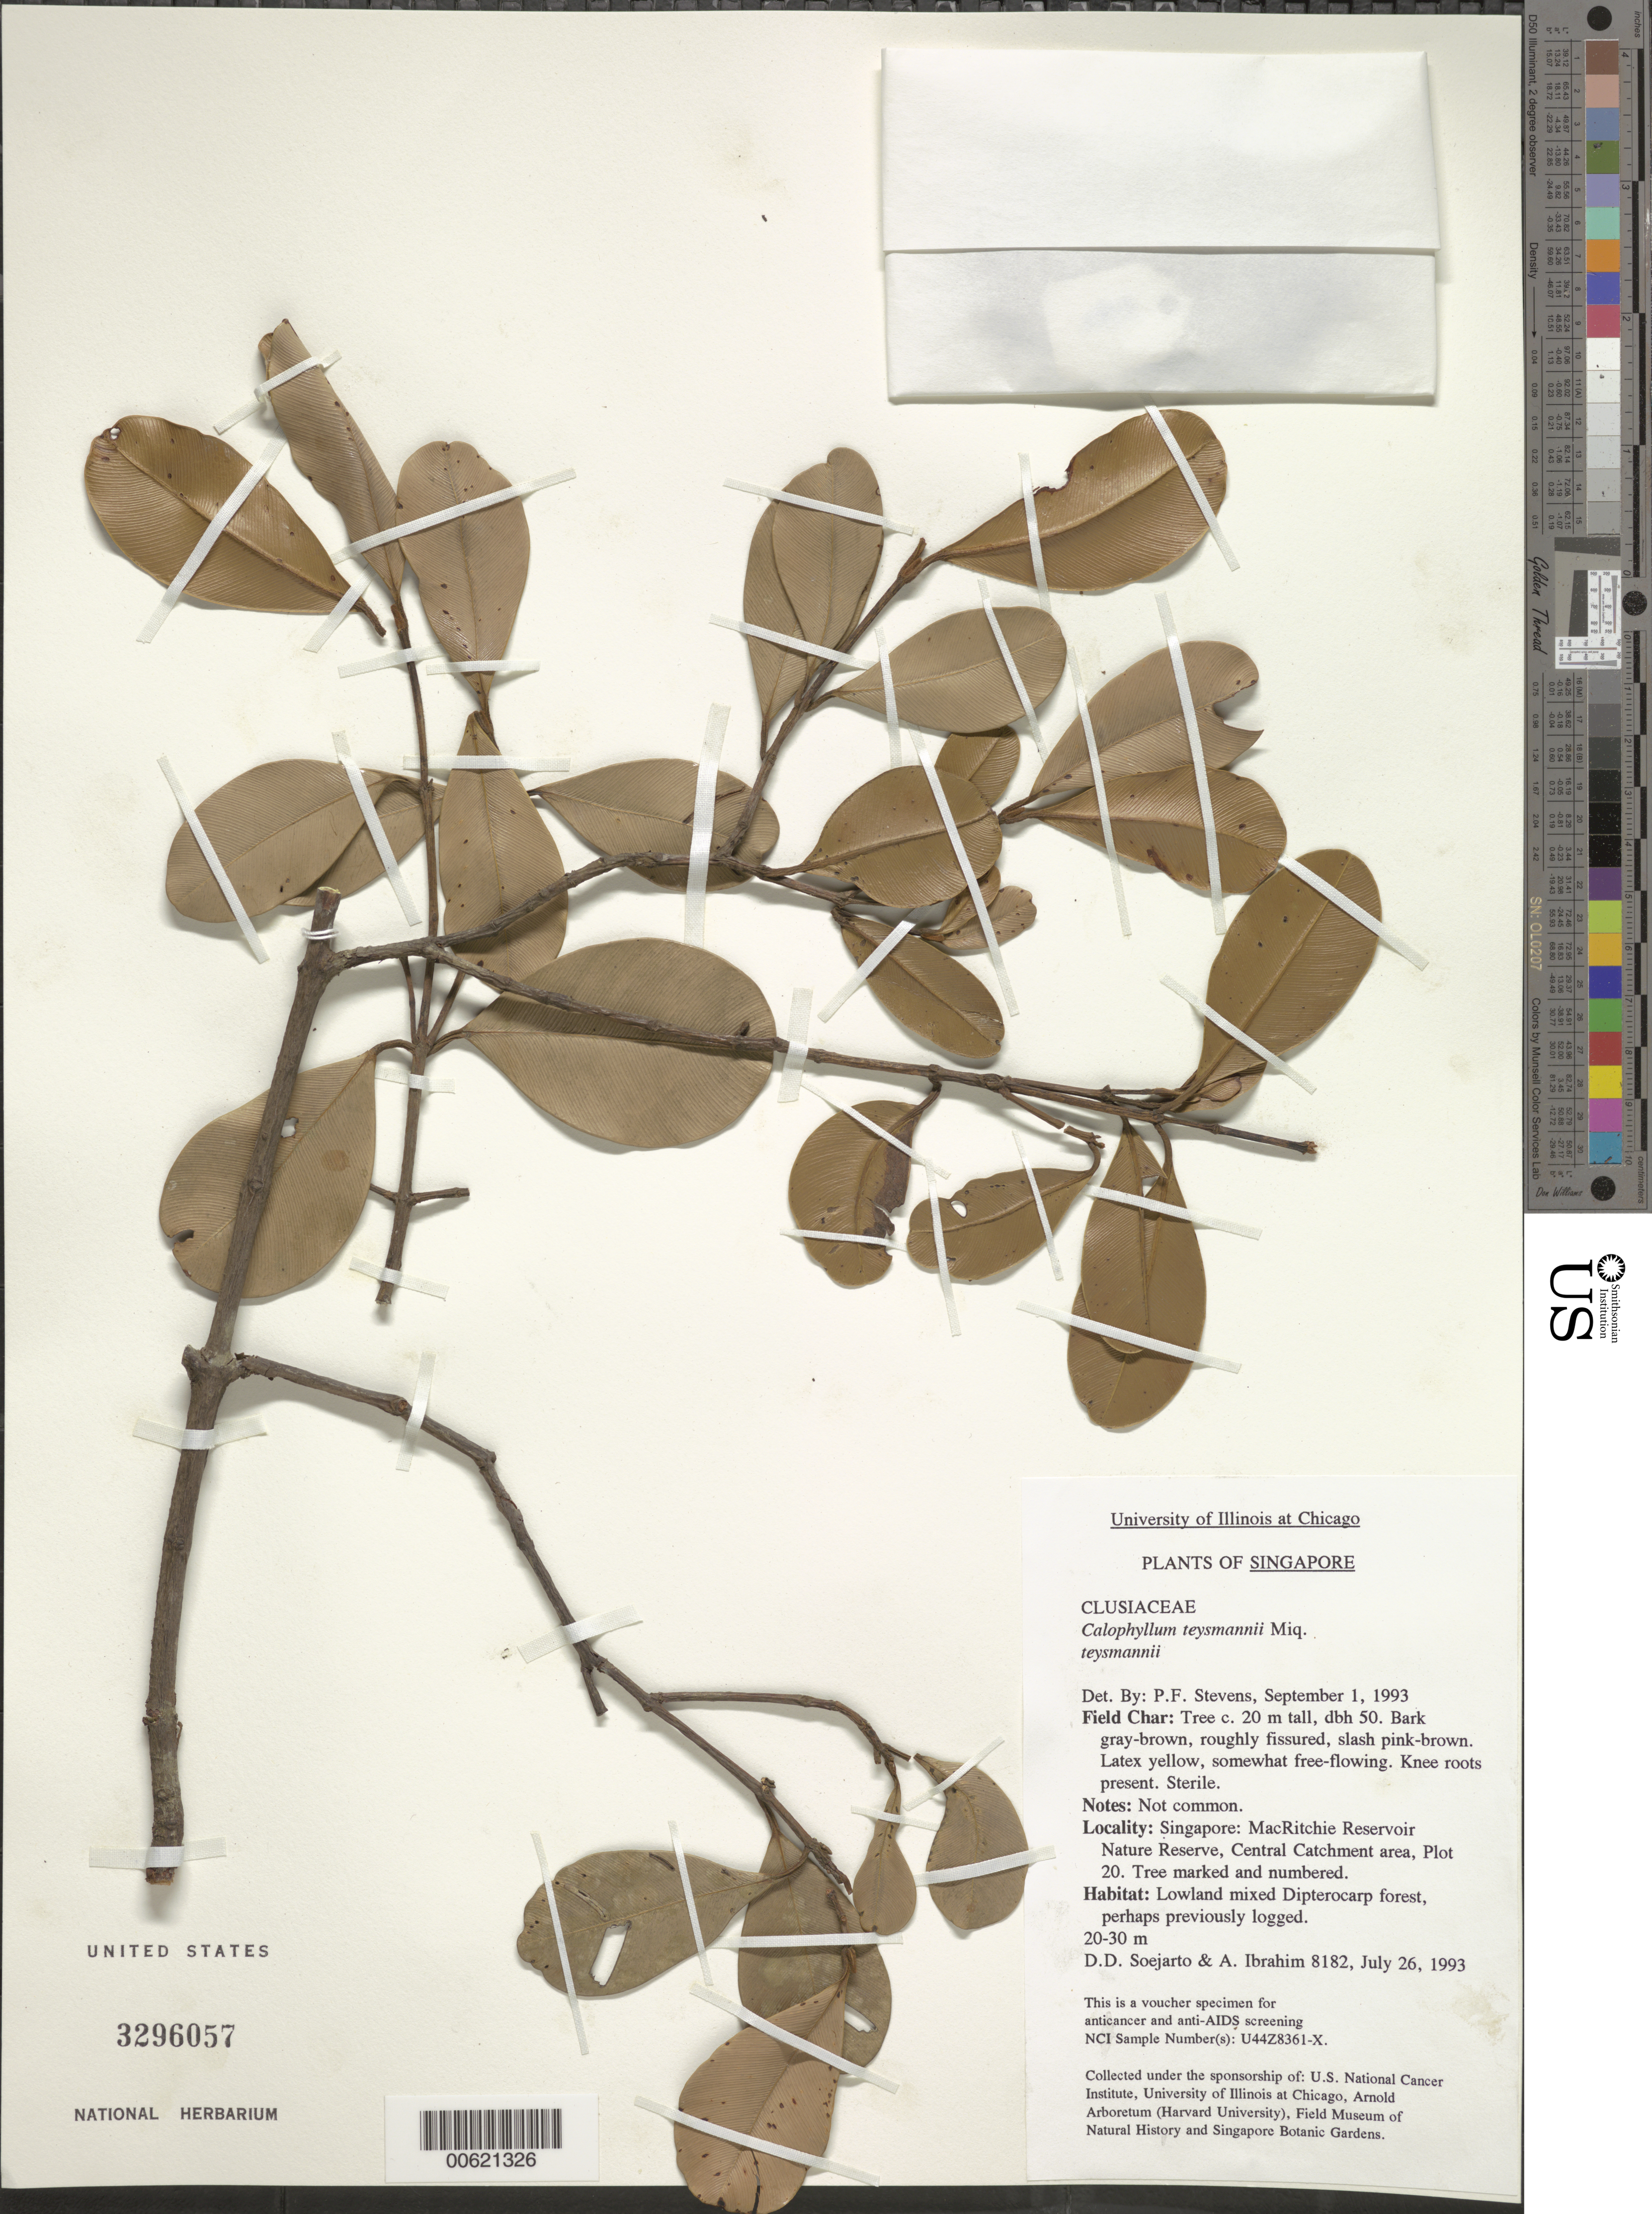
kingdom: Plantae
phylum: Tracheophyta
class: Magnoliopsida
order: Malpighiales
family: Calophyllaceae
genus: Calophyllum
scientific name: Calophyllum teysmannii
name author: Miq.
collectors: A. Ibrahim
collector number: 8182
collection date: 1993-07-26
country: Singapore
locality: MacRitchie Reservoir Nature Reserve, Central Catchment area, Plot 20.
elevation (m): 20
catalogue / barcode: US 3296057